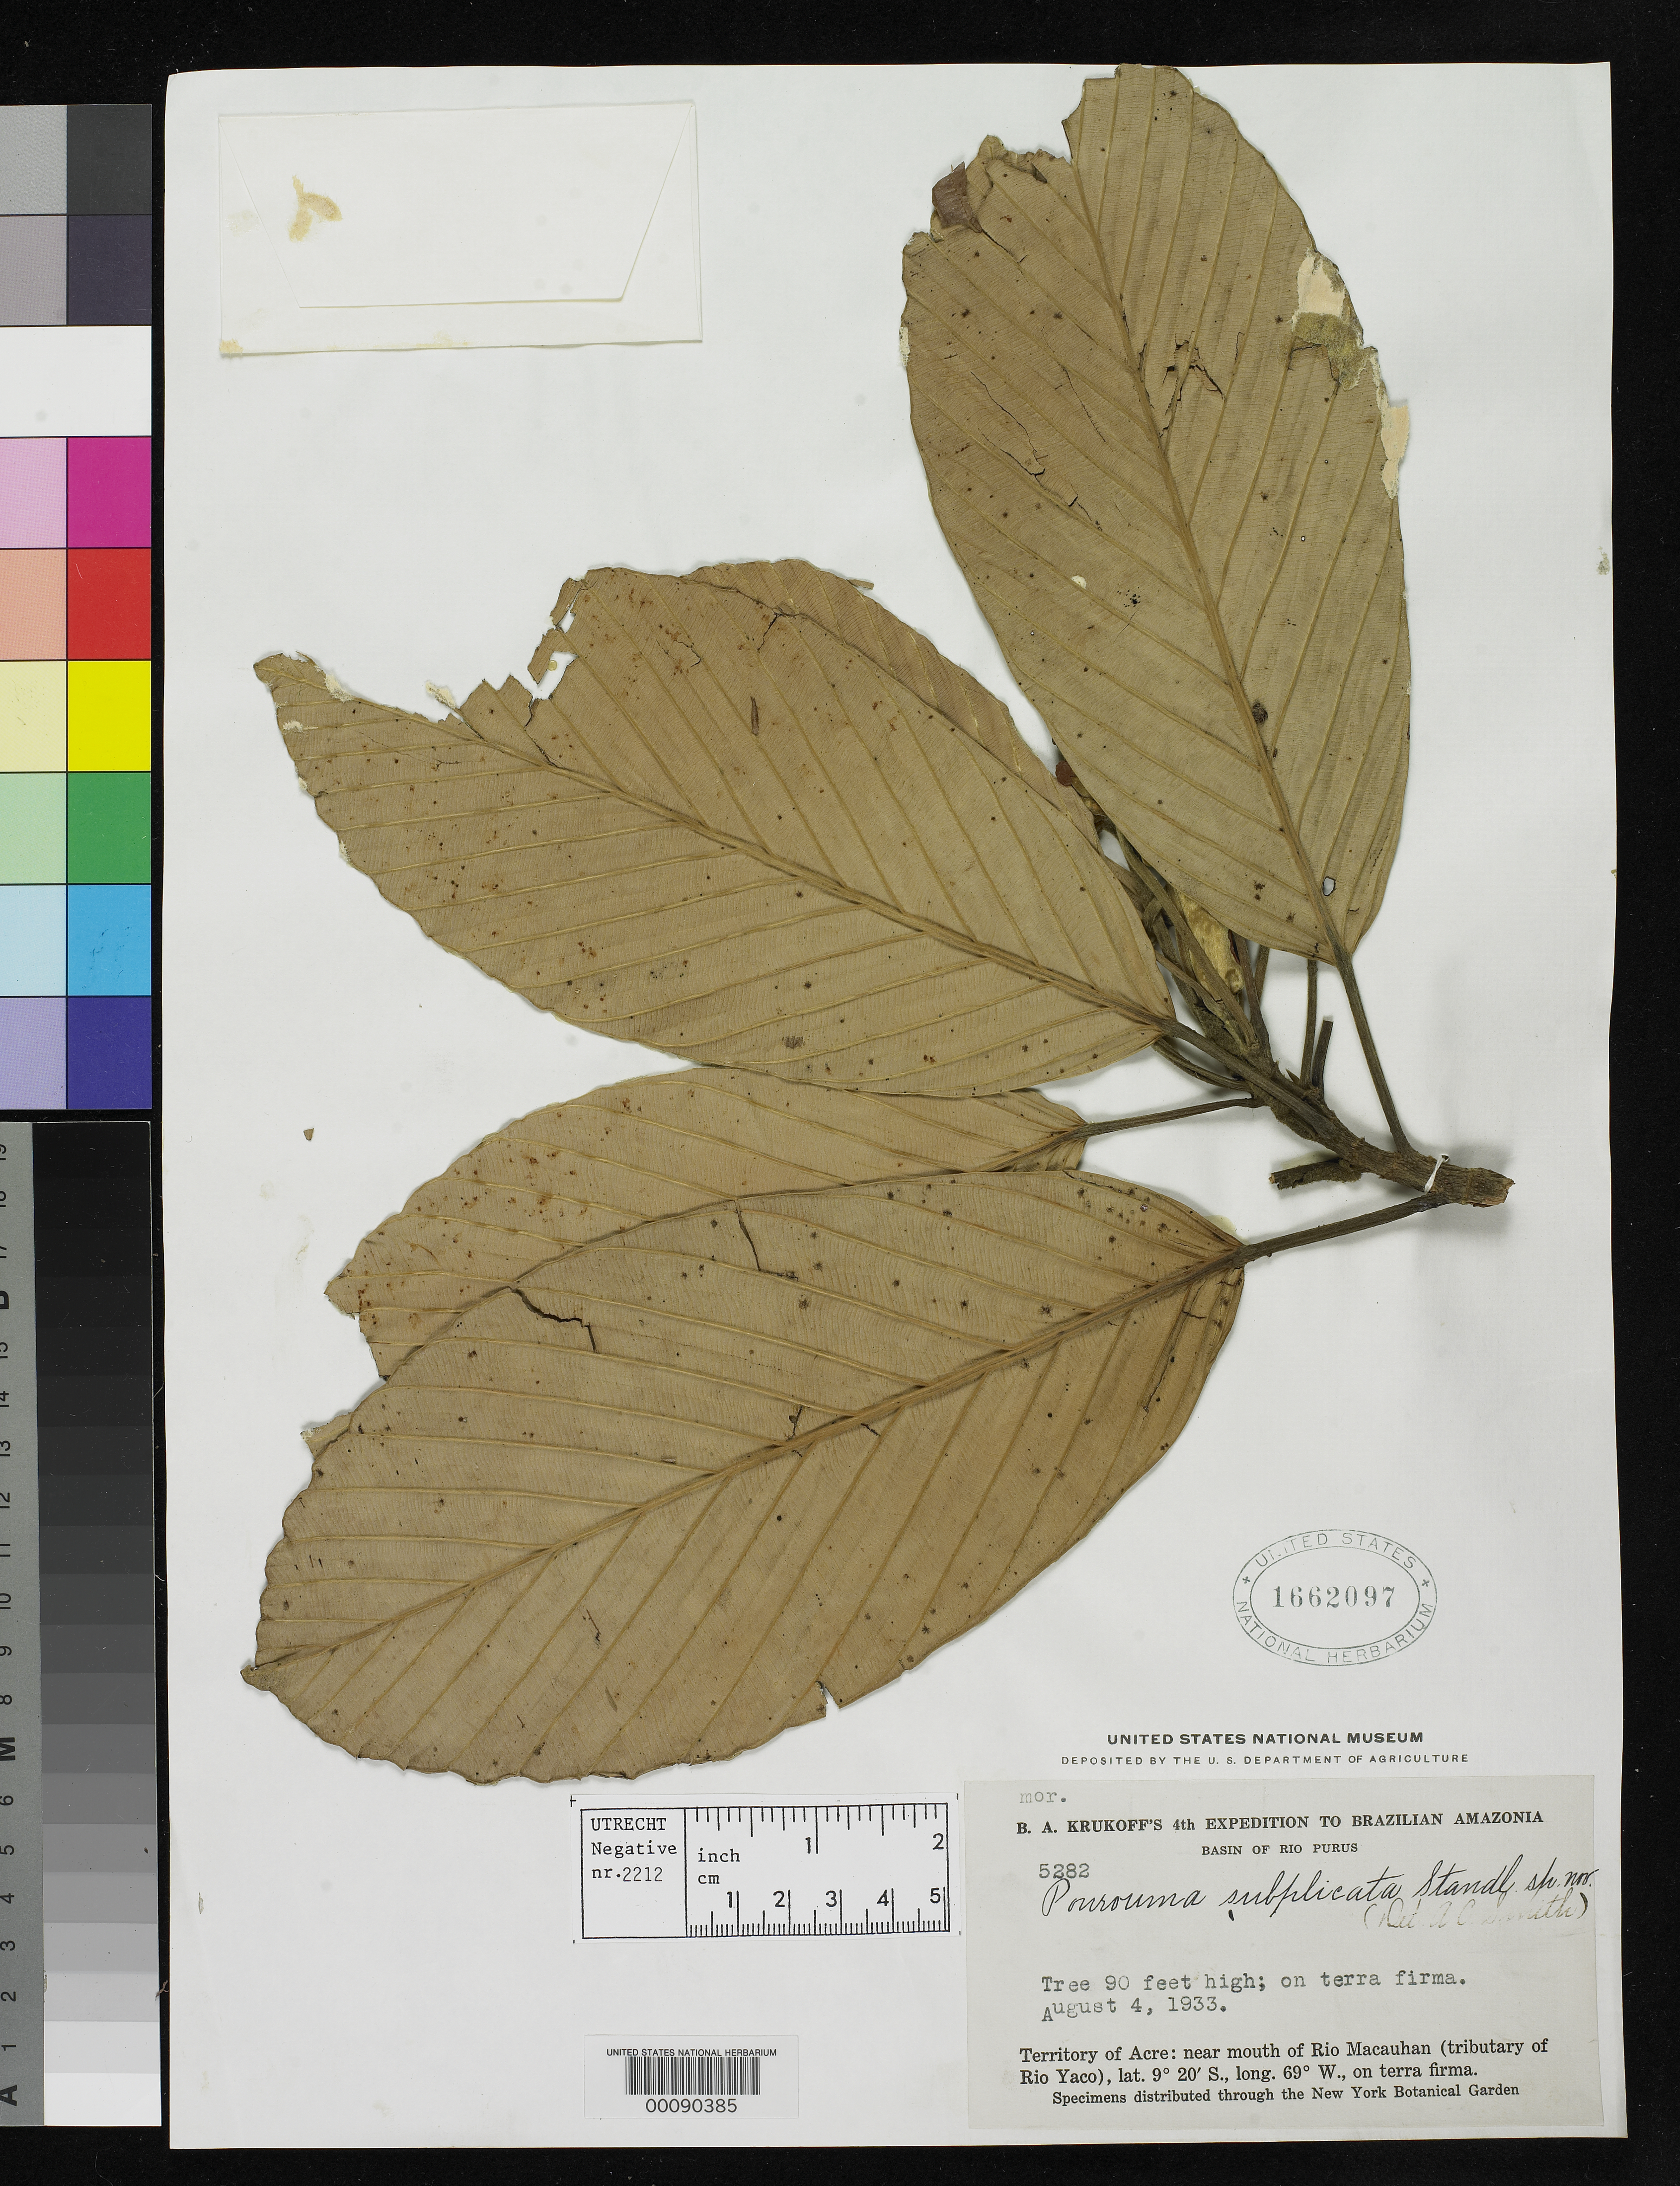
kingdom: Plantae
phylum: Tracheophyta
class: Magnoliopsida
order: Rosales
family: Urticaceae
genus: Pourouma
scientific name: Pourouma subplicata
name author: Standl.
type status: Isotype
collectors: B. A. Krukoff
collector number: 5282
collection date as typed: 04 Aug 1933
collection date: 1933-08-04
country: Brazil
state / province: Acre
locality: Near mouth of Rio Macauhan.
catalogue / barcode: US 1662097